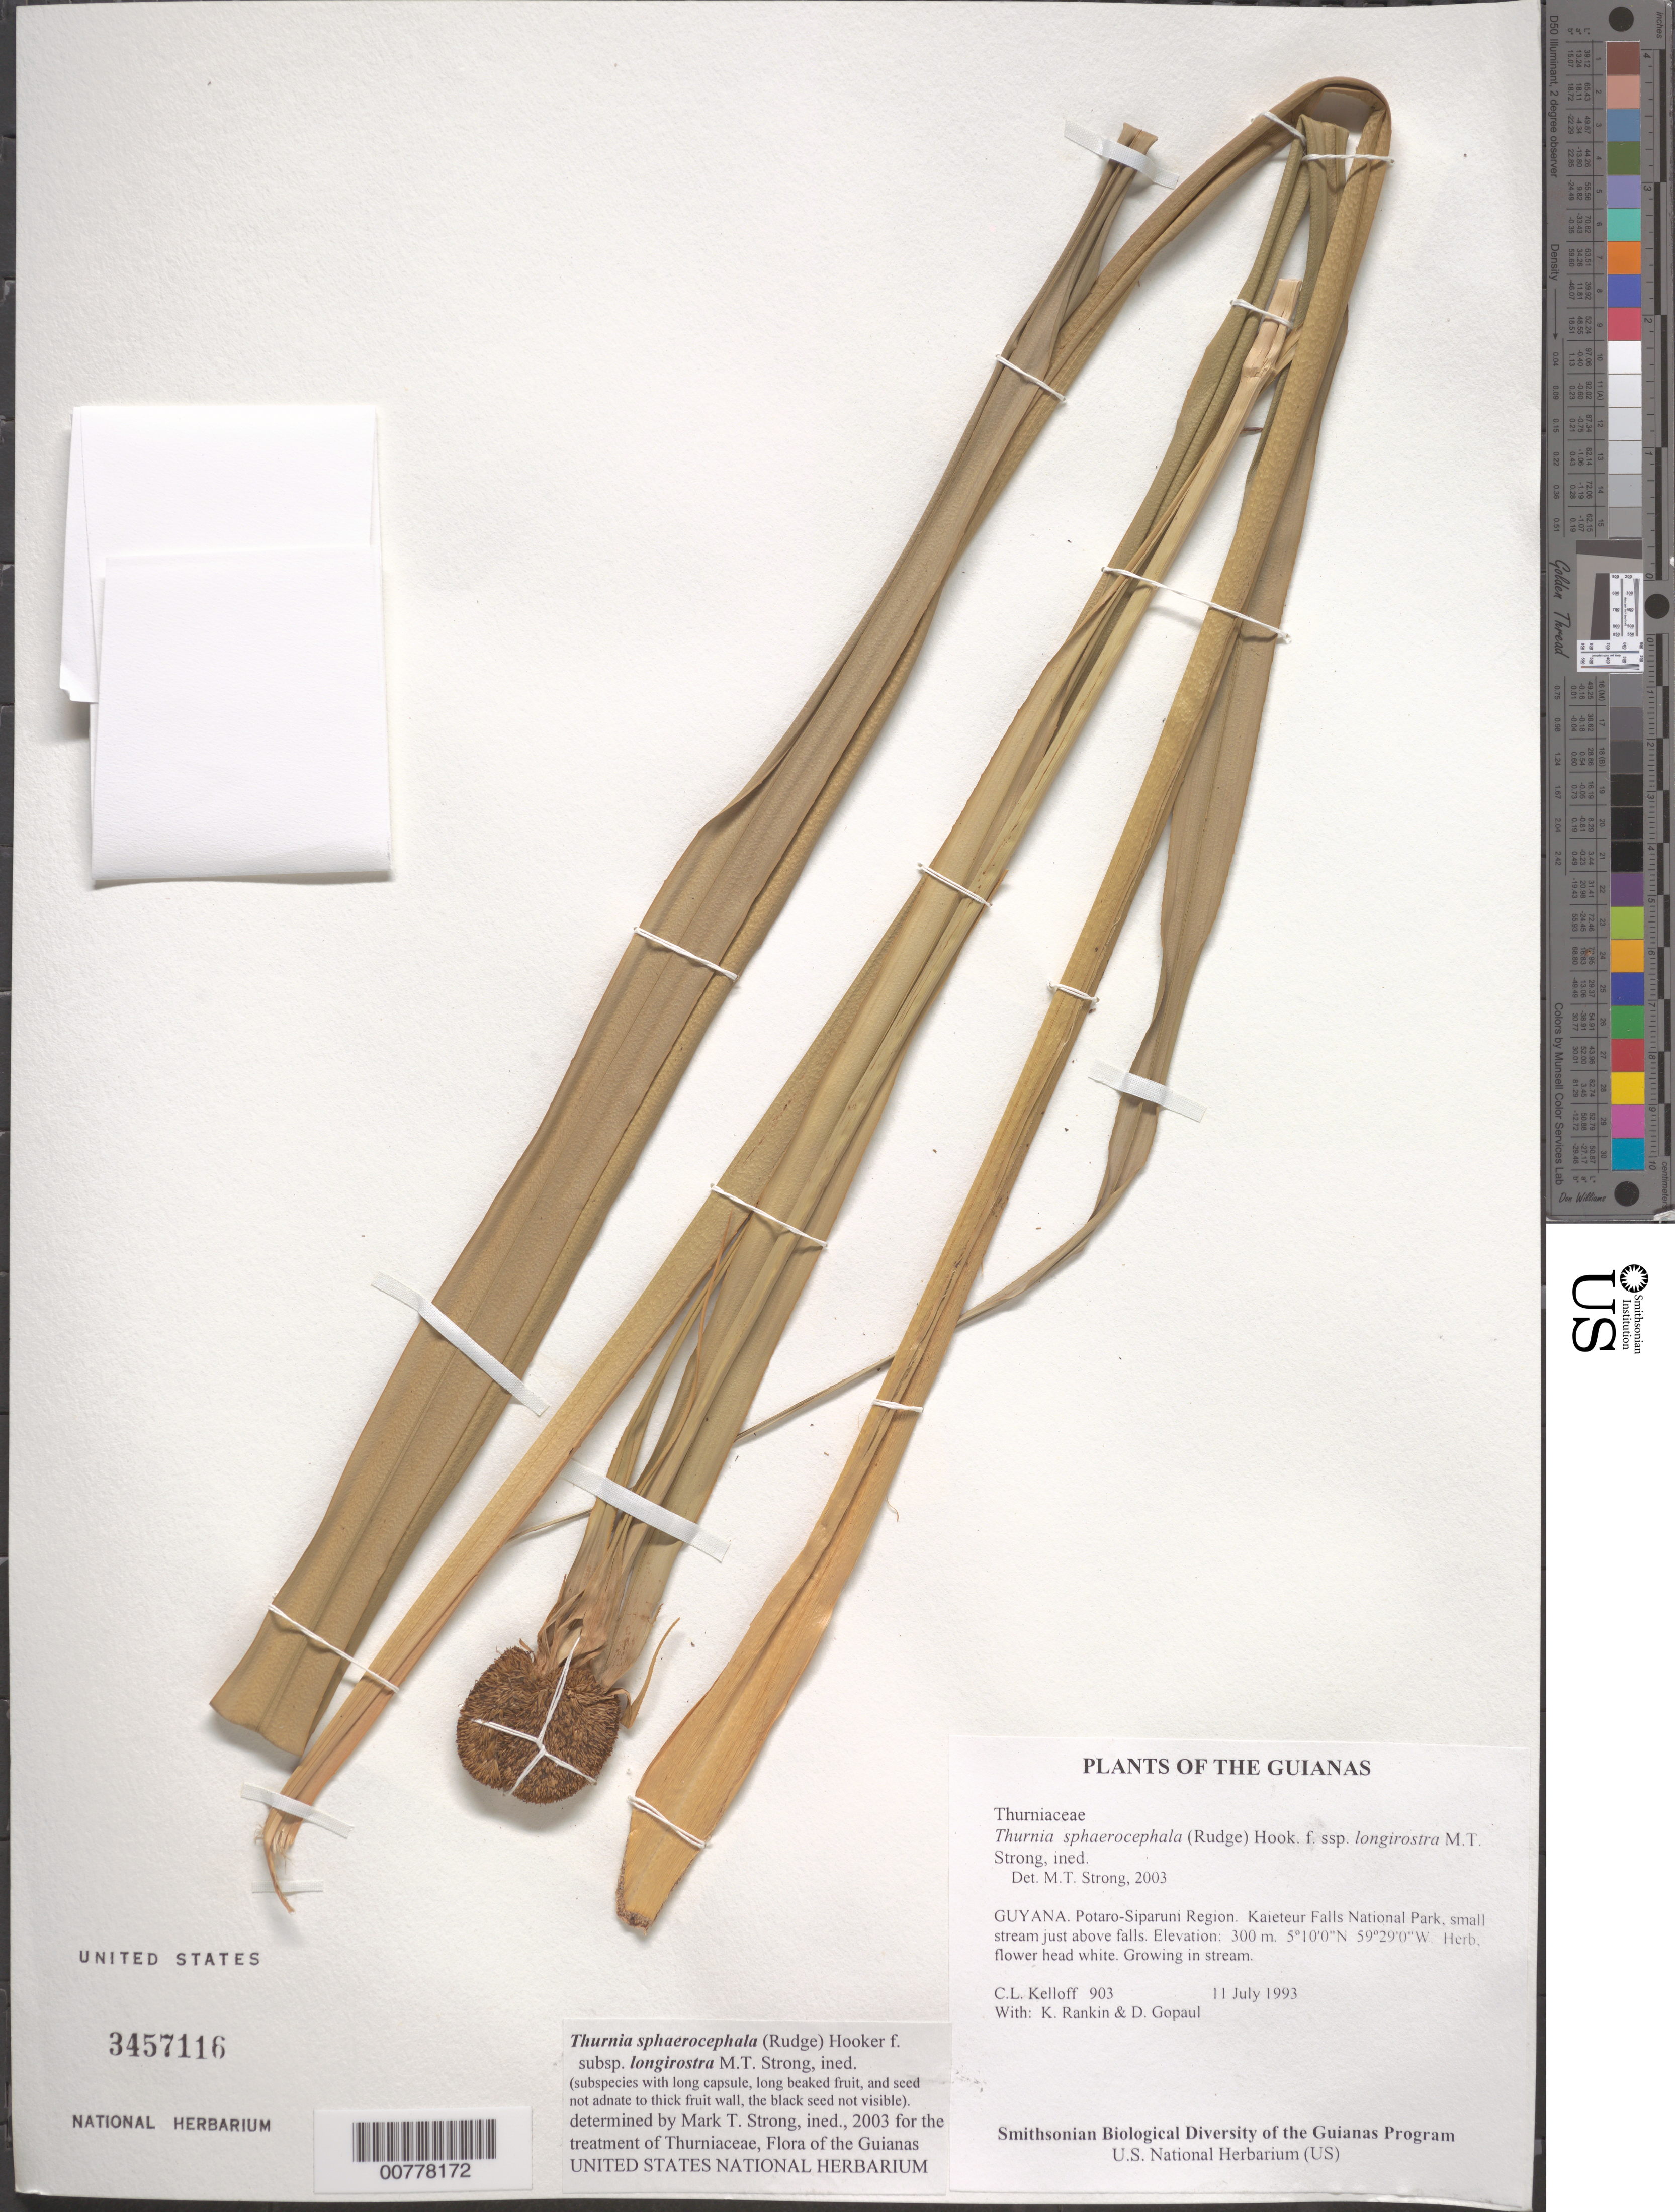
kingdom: Plantae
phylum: Tracheophyta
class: Liliopsida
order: Poales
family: Thurniaceae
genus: Thurnia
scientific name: Thurnia sphaerocephala subsp. longirostra M.T. Strong, ined.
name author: M.T. Strong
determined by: Strong, M. T., (US), Smithsonian Institution - National Museum of Natural History (UNITED STATES)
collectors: C. L. Kelloff, K. Rankin & D. Gopaul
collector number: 903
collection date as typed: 11 July 1993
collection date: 1993-07-11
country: Guyana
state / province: Potaro-Siparuni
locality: Kaieteur Falls National Park, small stream just above falls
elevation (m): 300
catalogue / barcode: US 3457116